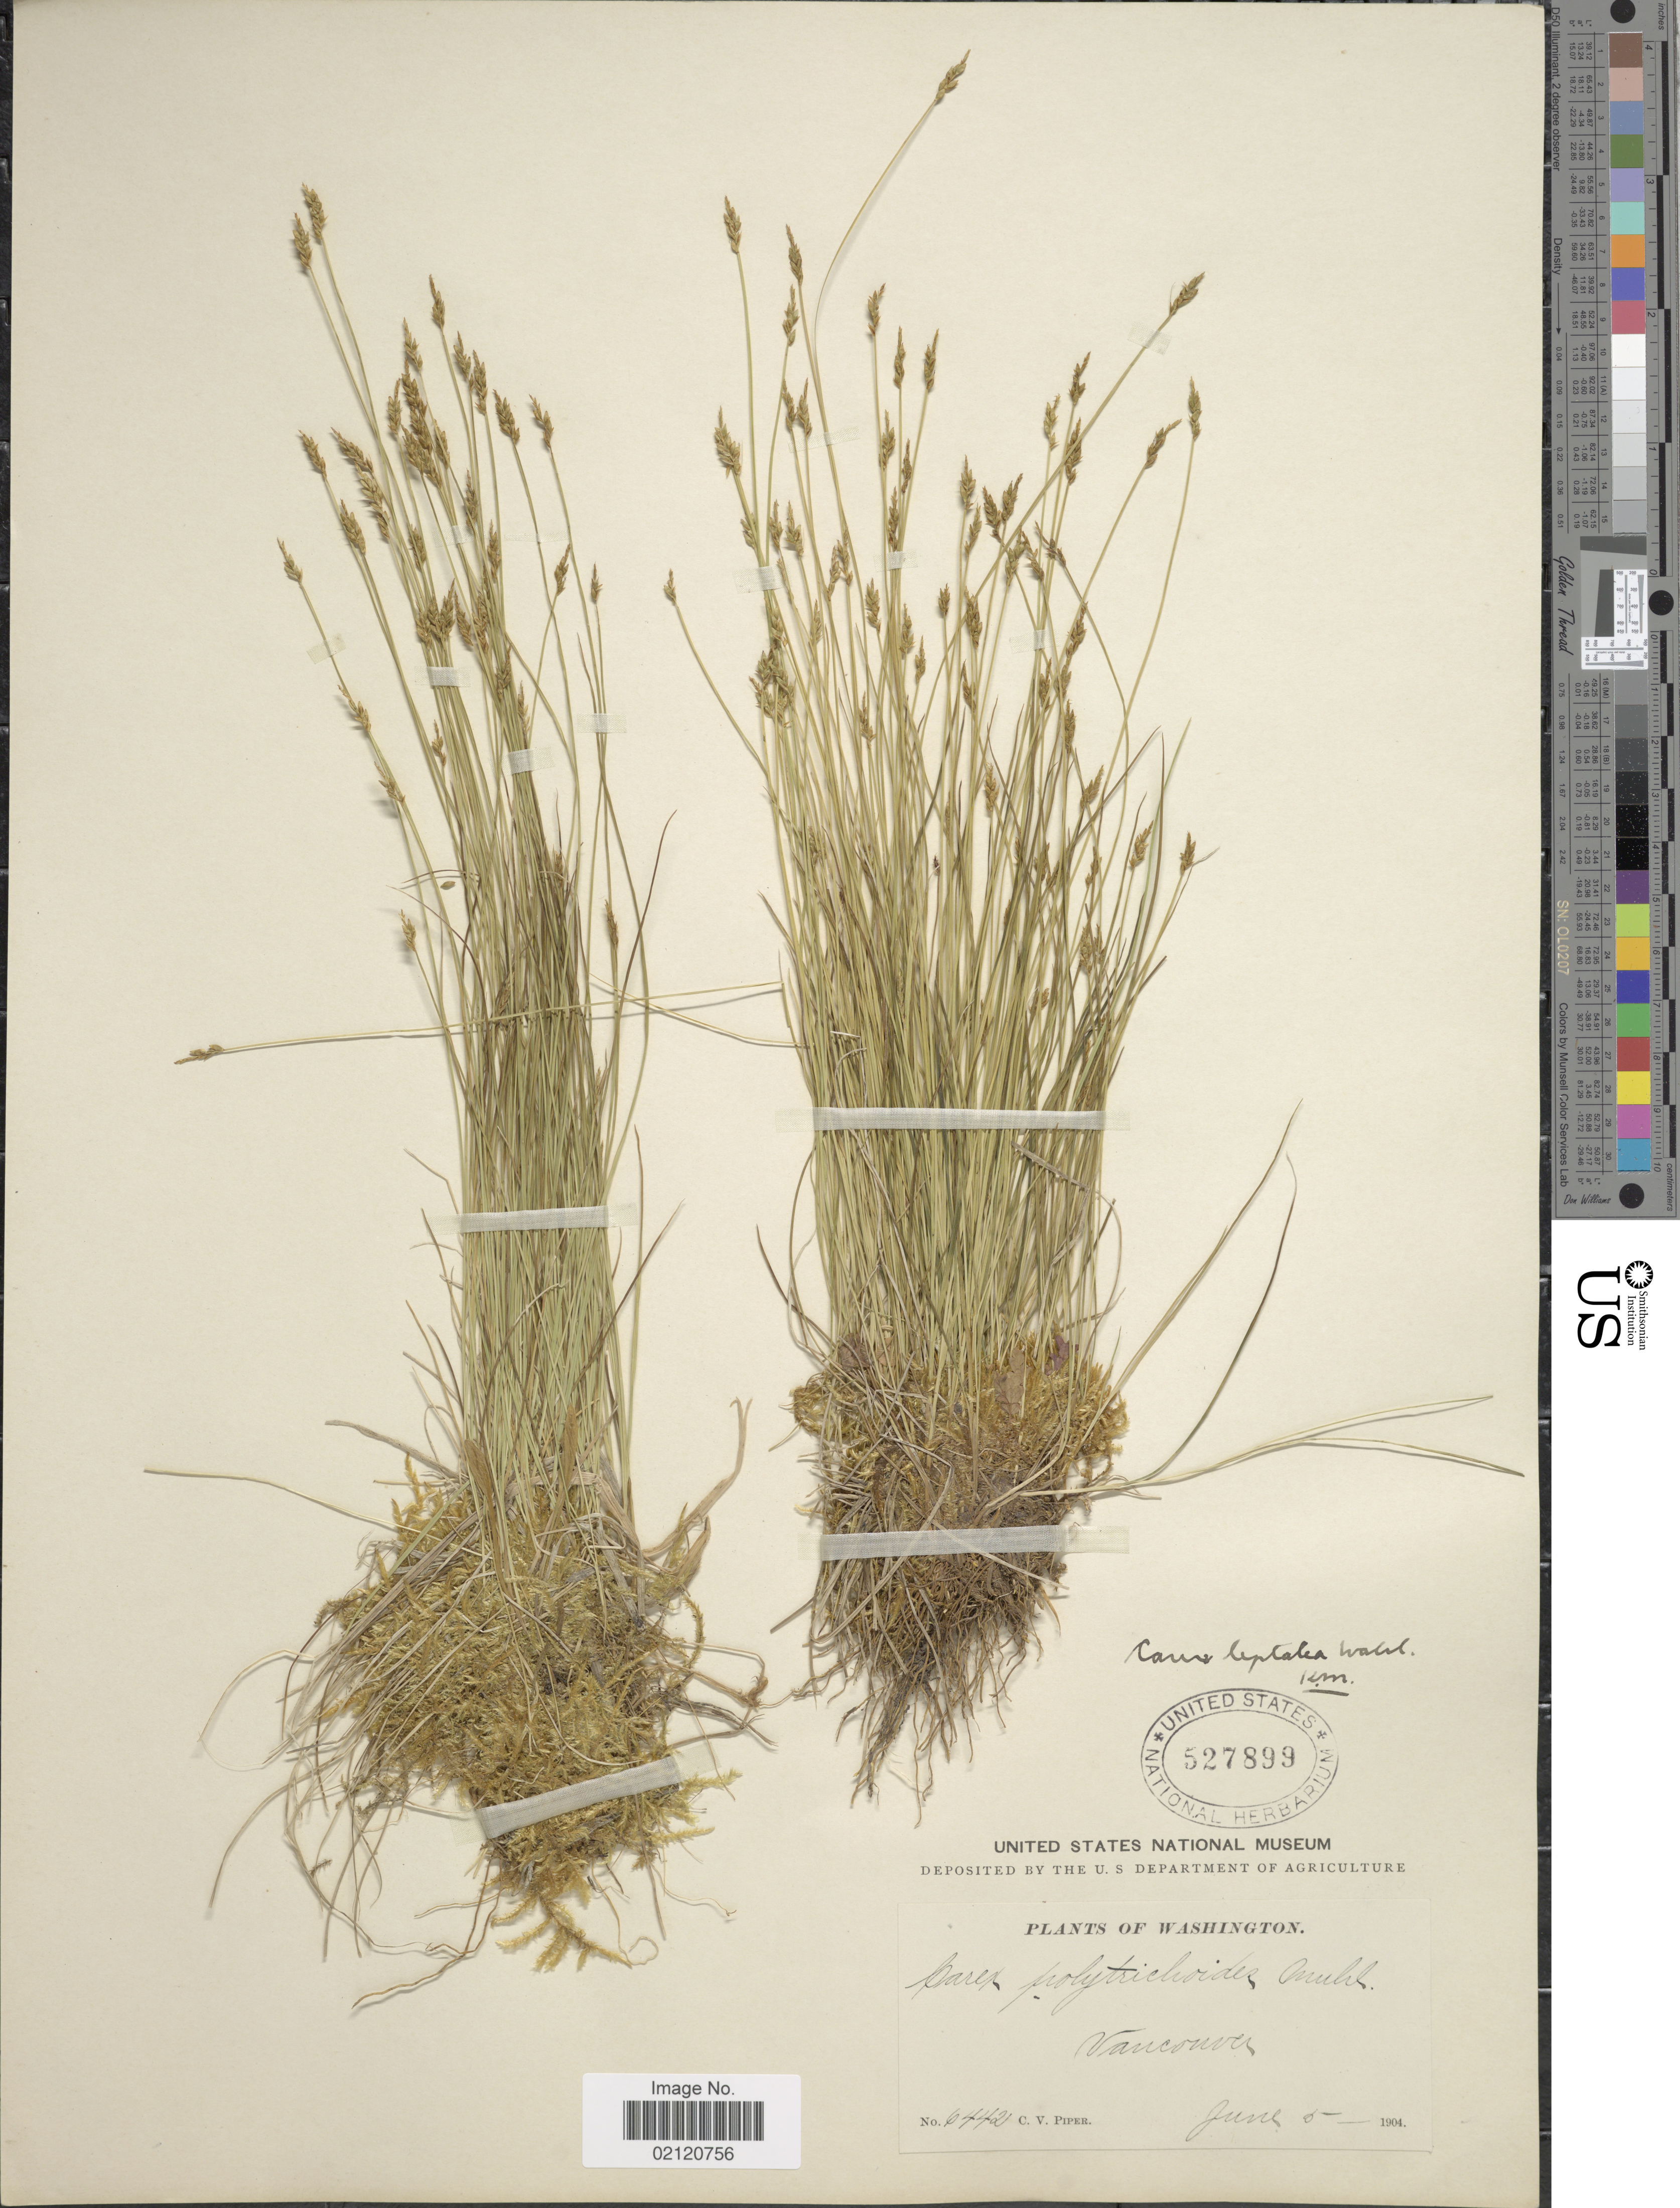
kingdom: Plantae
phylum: Tracheophyta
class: Liliopsida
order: Poales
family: Cyperaceae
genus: Carex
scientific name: Carex leptalea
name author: Wahlenb.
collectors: C. V. Piper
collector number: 6442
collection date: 1904-06-05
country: United States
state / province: Washington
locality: Vancouver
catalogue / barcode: US 527899